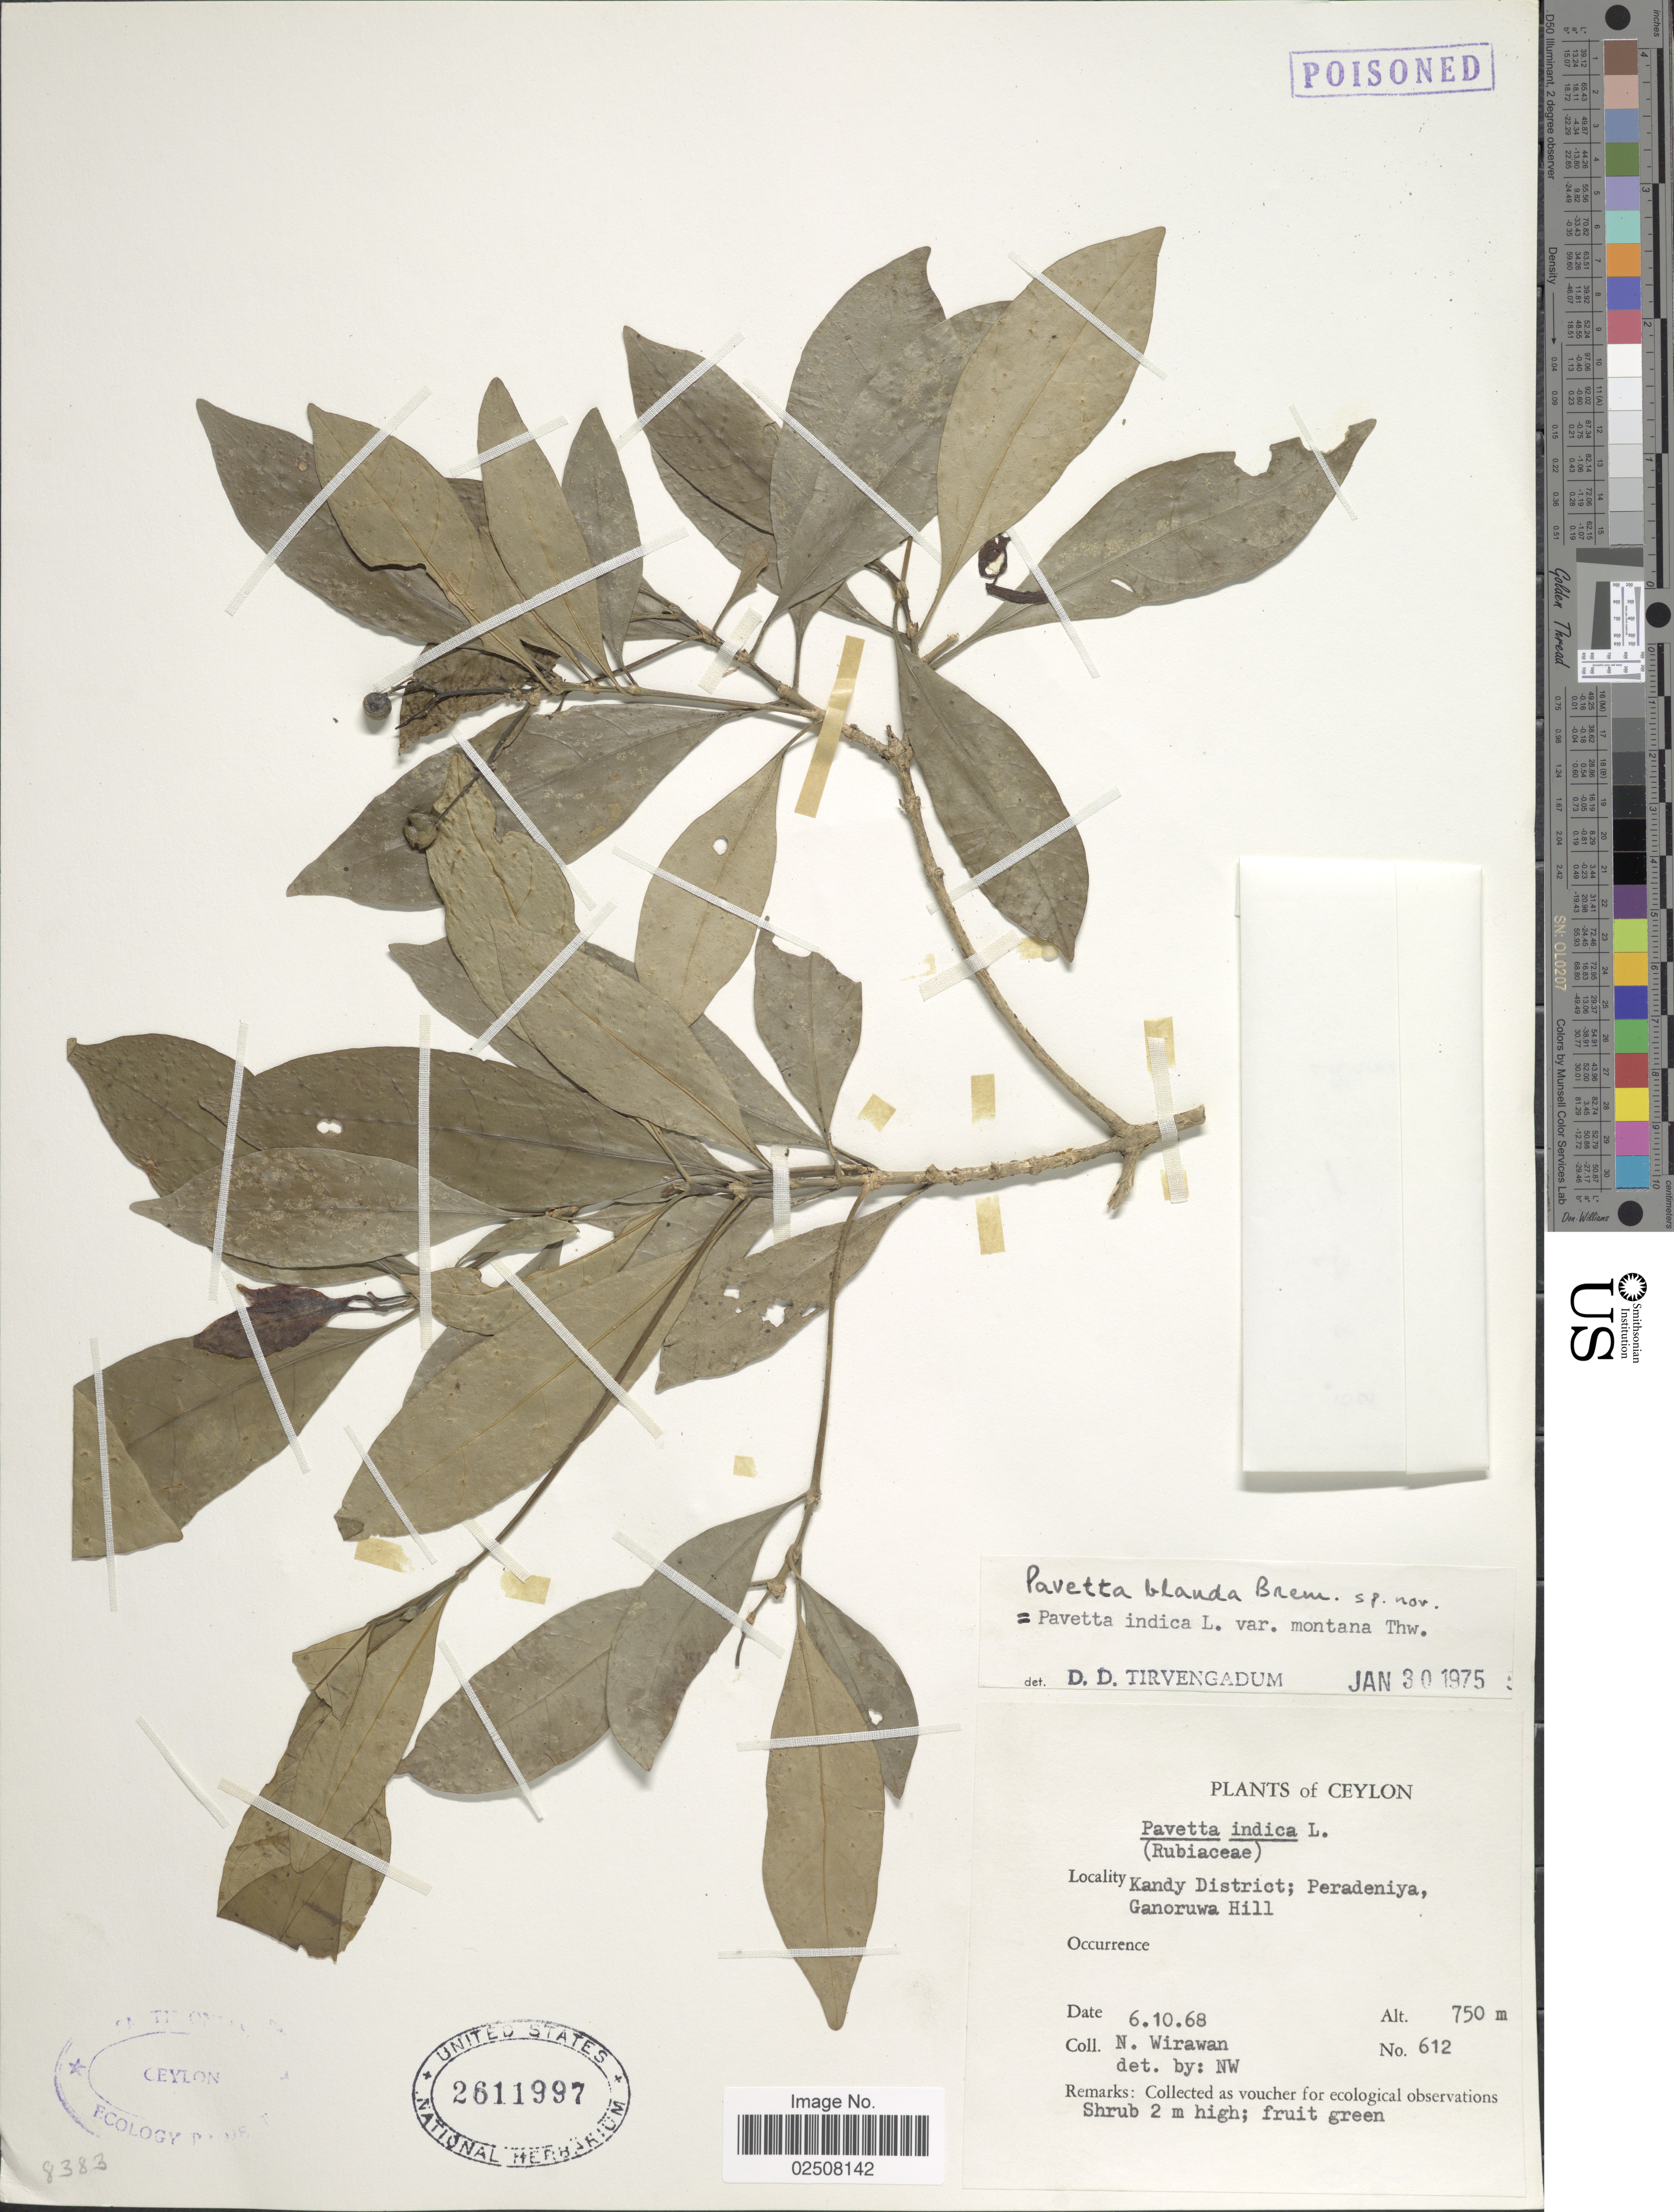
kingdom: Plantae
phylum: Tracheophyta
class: Magnoliopsida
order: Gentianales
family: Rubiaceae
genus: Pavetta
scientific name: Pavetta blanda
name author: Bremek.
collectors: N. Wirawan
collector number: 612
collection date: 1968-10-06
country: Sri Lanka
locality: Ceylon, Kandy District; Peradeniya, Ganoruwa Hill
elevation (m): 750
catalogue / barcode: US 2611997